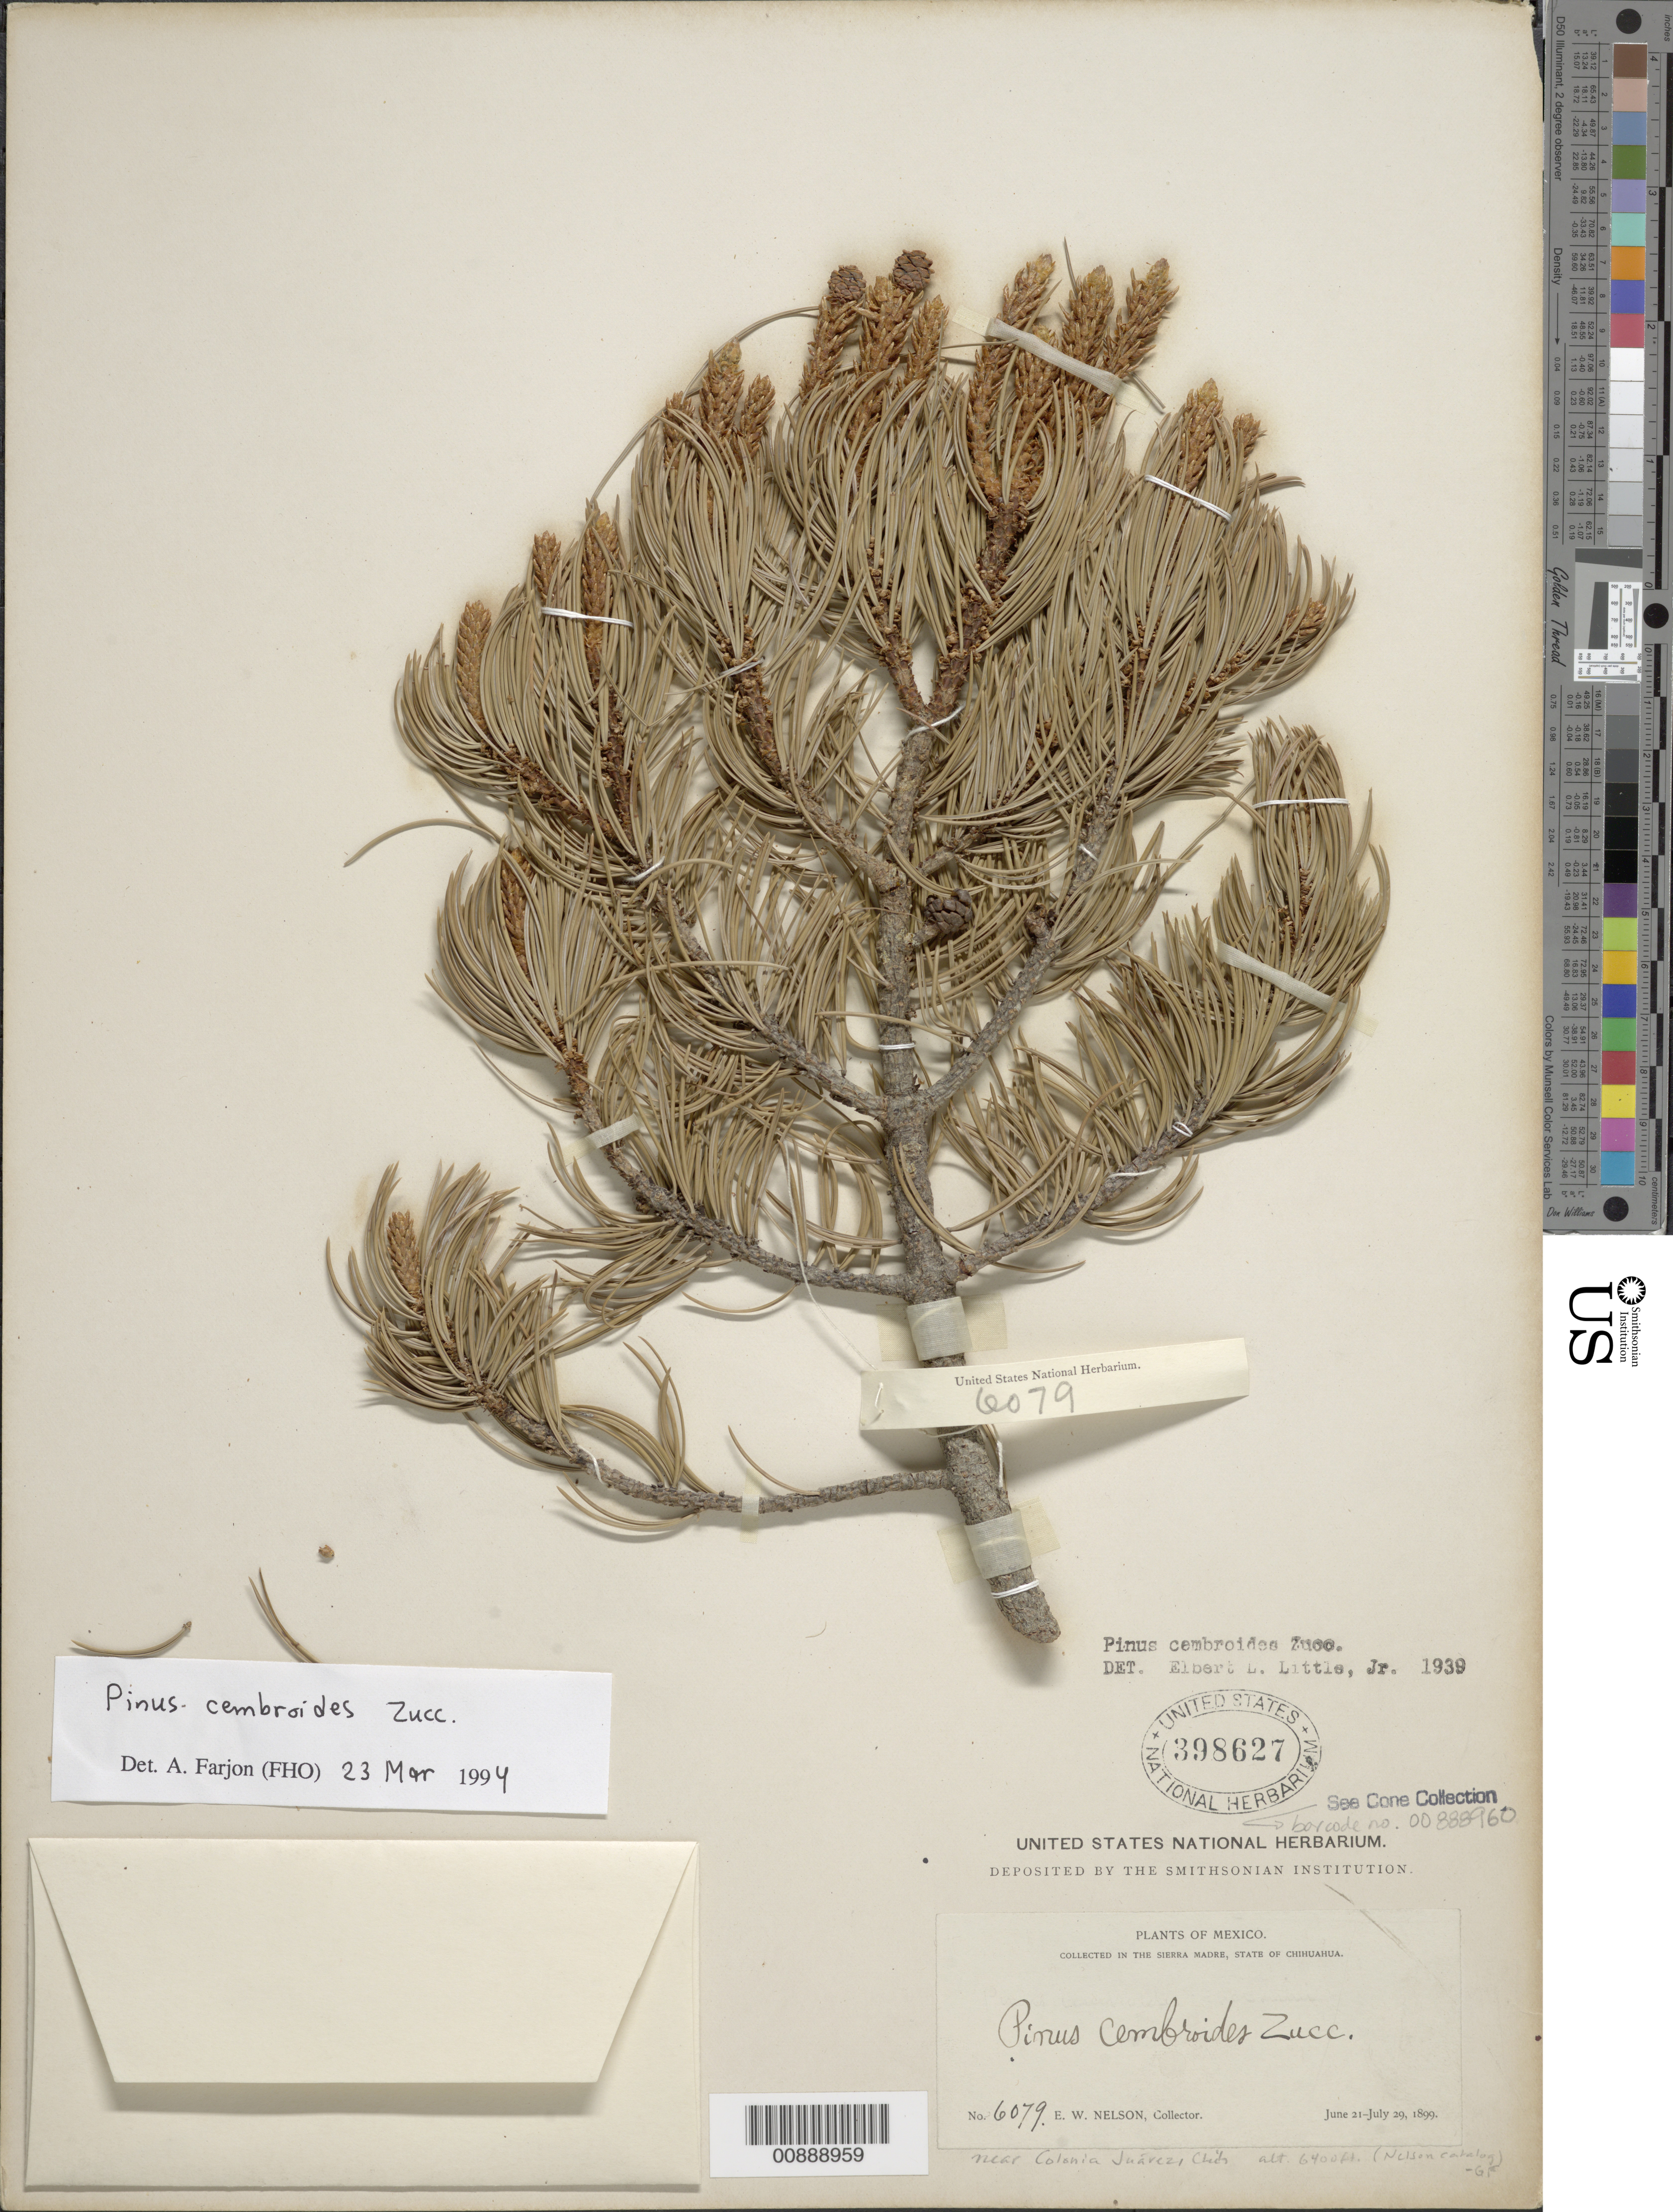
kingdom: Plantae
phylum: Tracheophyta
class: Pinopsida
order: Pinales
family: Pinaceae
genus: Pinus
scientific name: Pinus cembroides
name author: Zucc.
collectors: E. W. Nelson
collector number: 6079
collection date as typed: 21 Jun 1899 to 29 Jul 1899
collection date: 1899-06-21/1899-07-29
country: Mexico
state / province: Chihuahua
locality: Sierra Madre, Chihuahua.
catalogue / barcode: US 398627